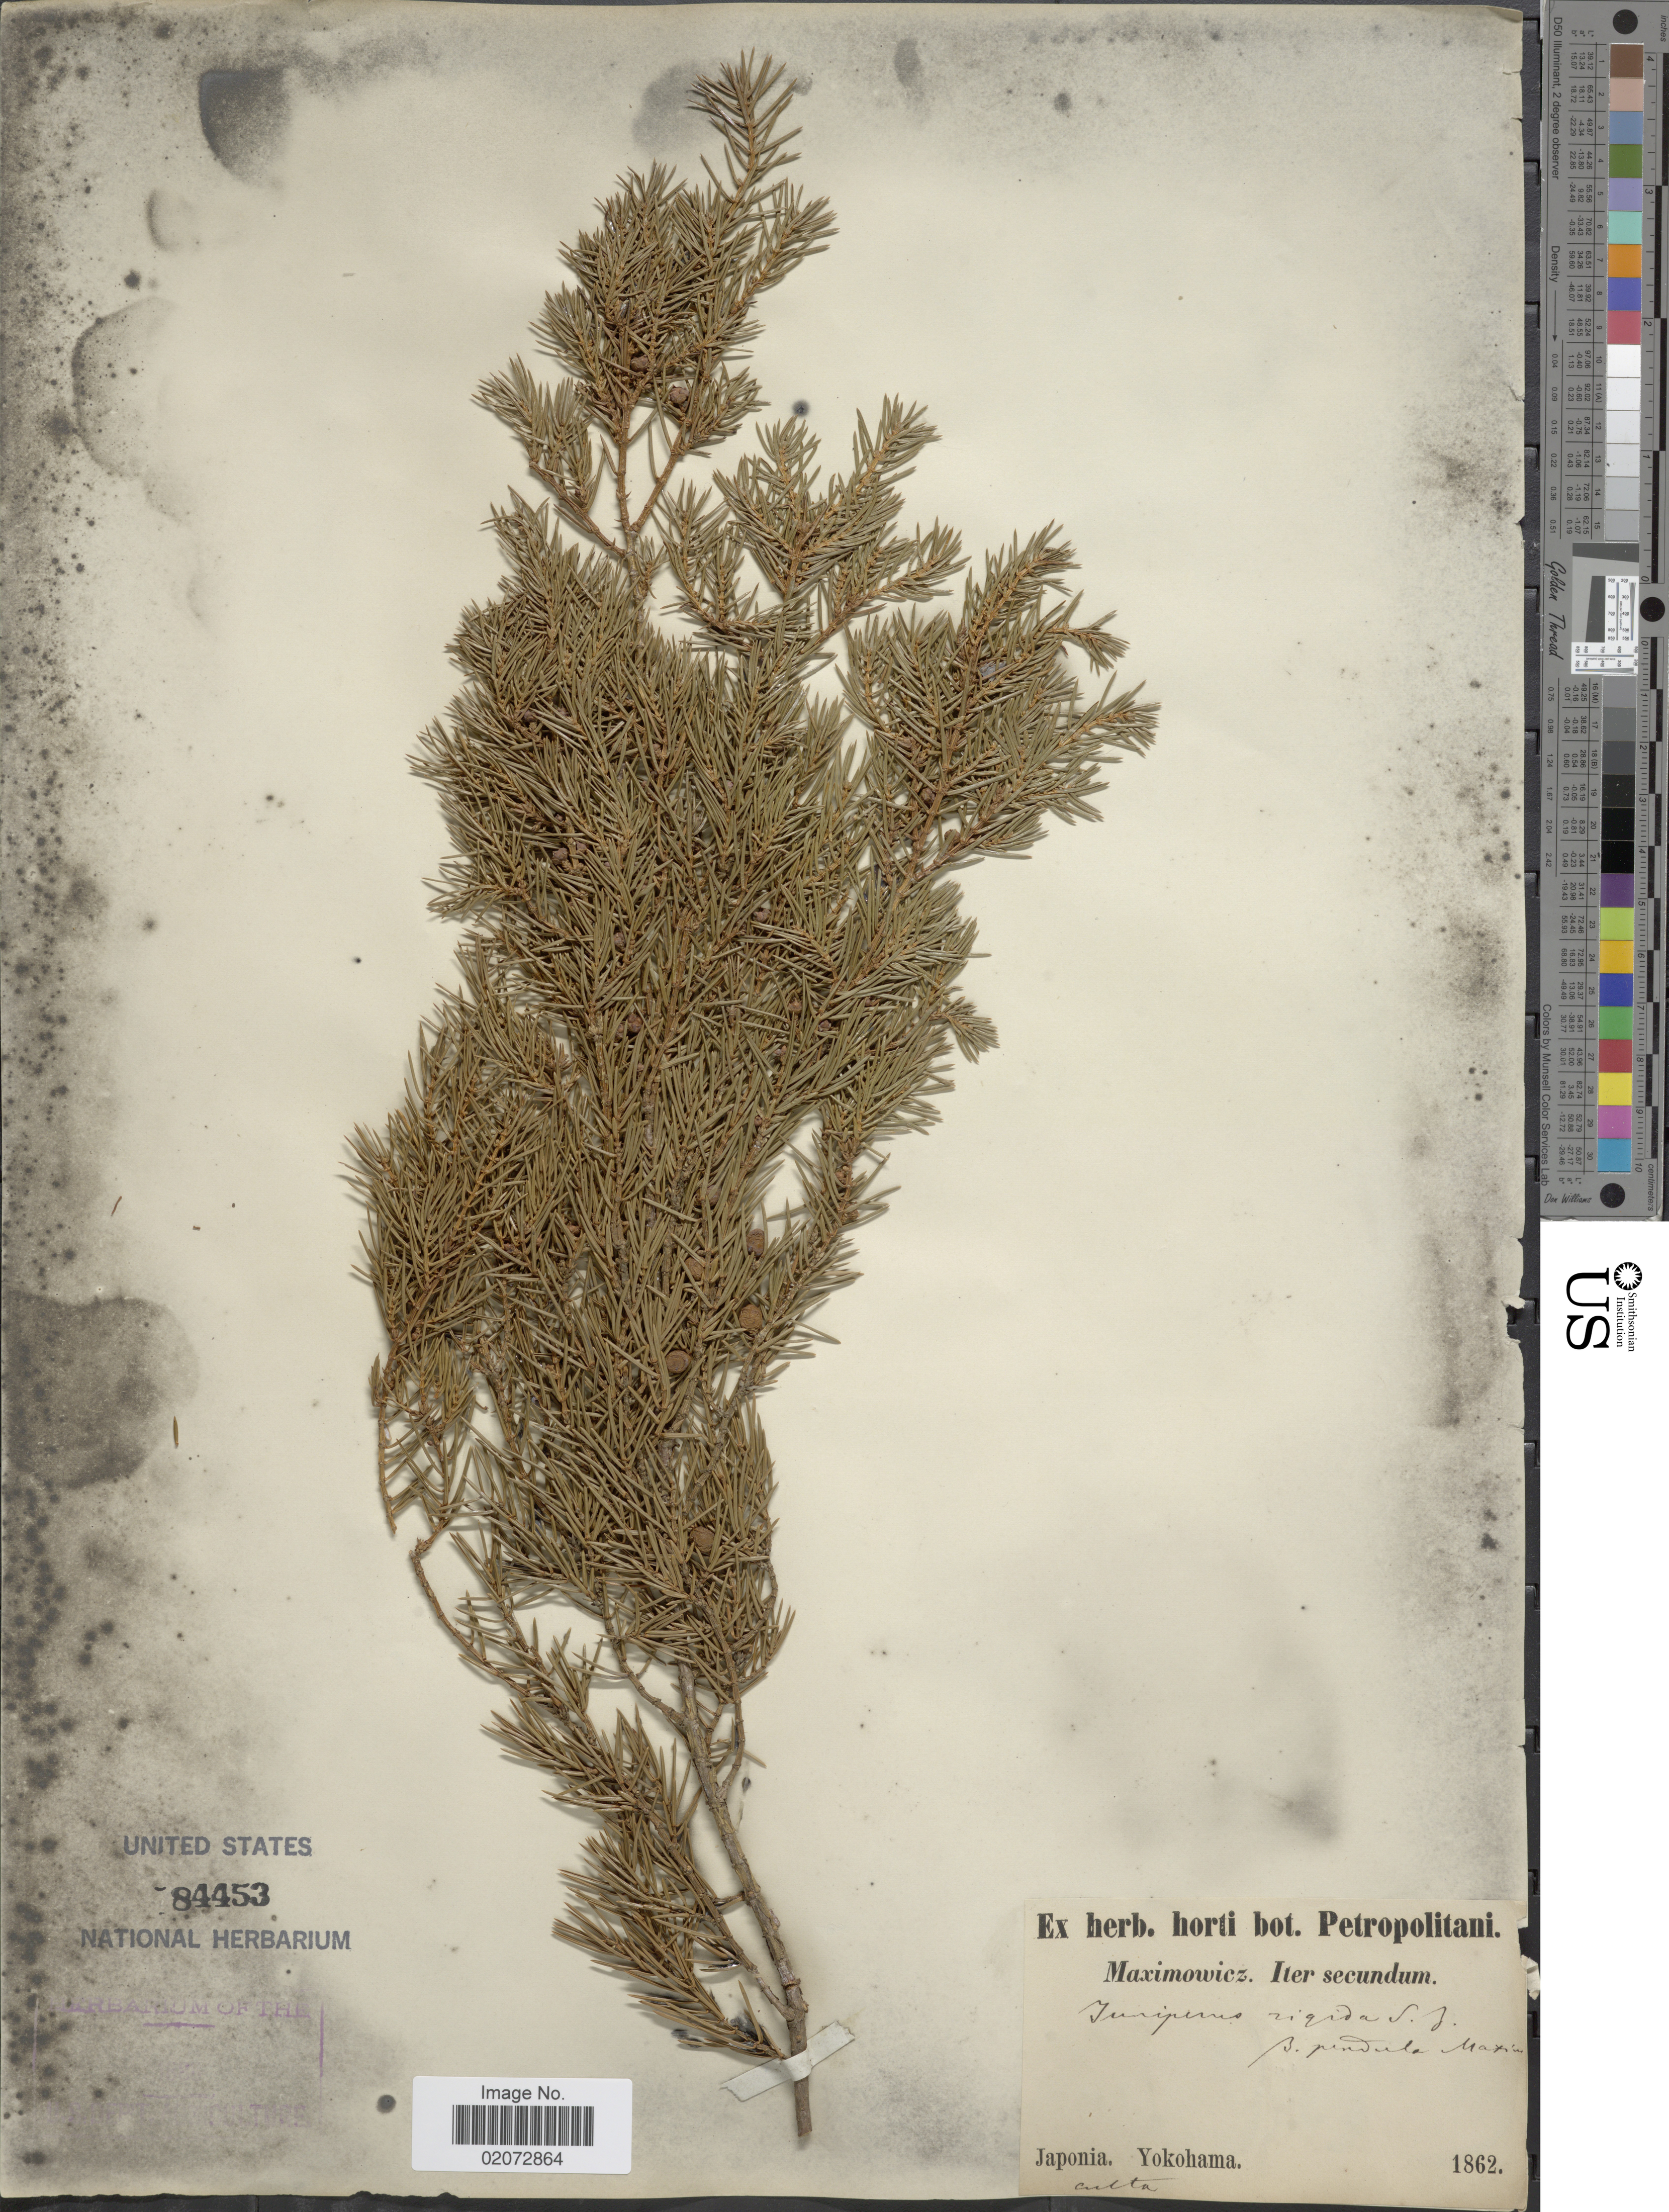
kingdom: Plantae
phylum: Tracheophyta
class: Pinopsida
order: Pinales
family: Cupressaceae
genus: Juniperus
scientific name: Juniperus rigida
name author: Siebold & Zucc.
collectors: -. Maximowicz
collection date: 1862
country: Japan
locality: Yokohama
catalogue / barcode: US 84453